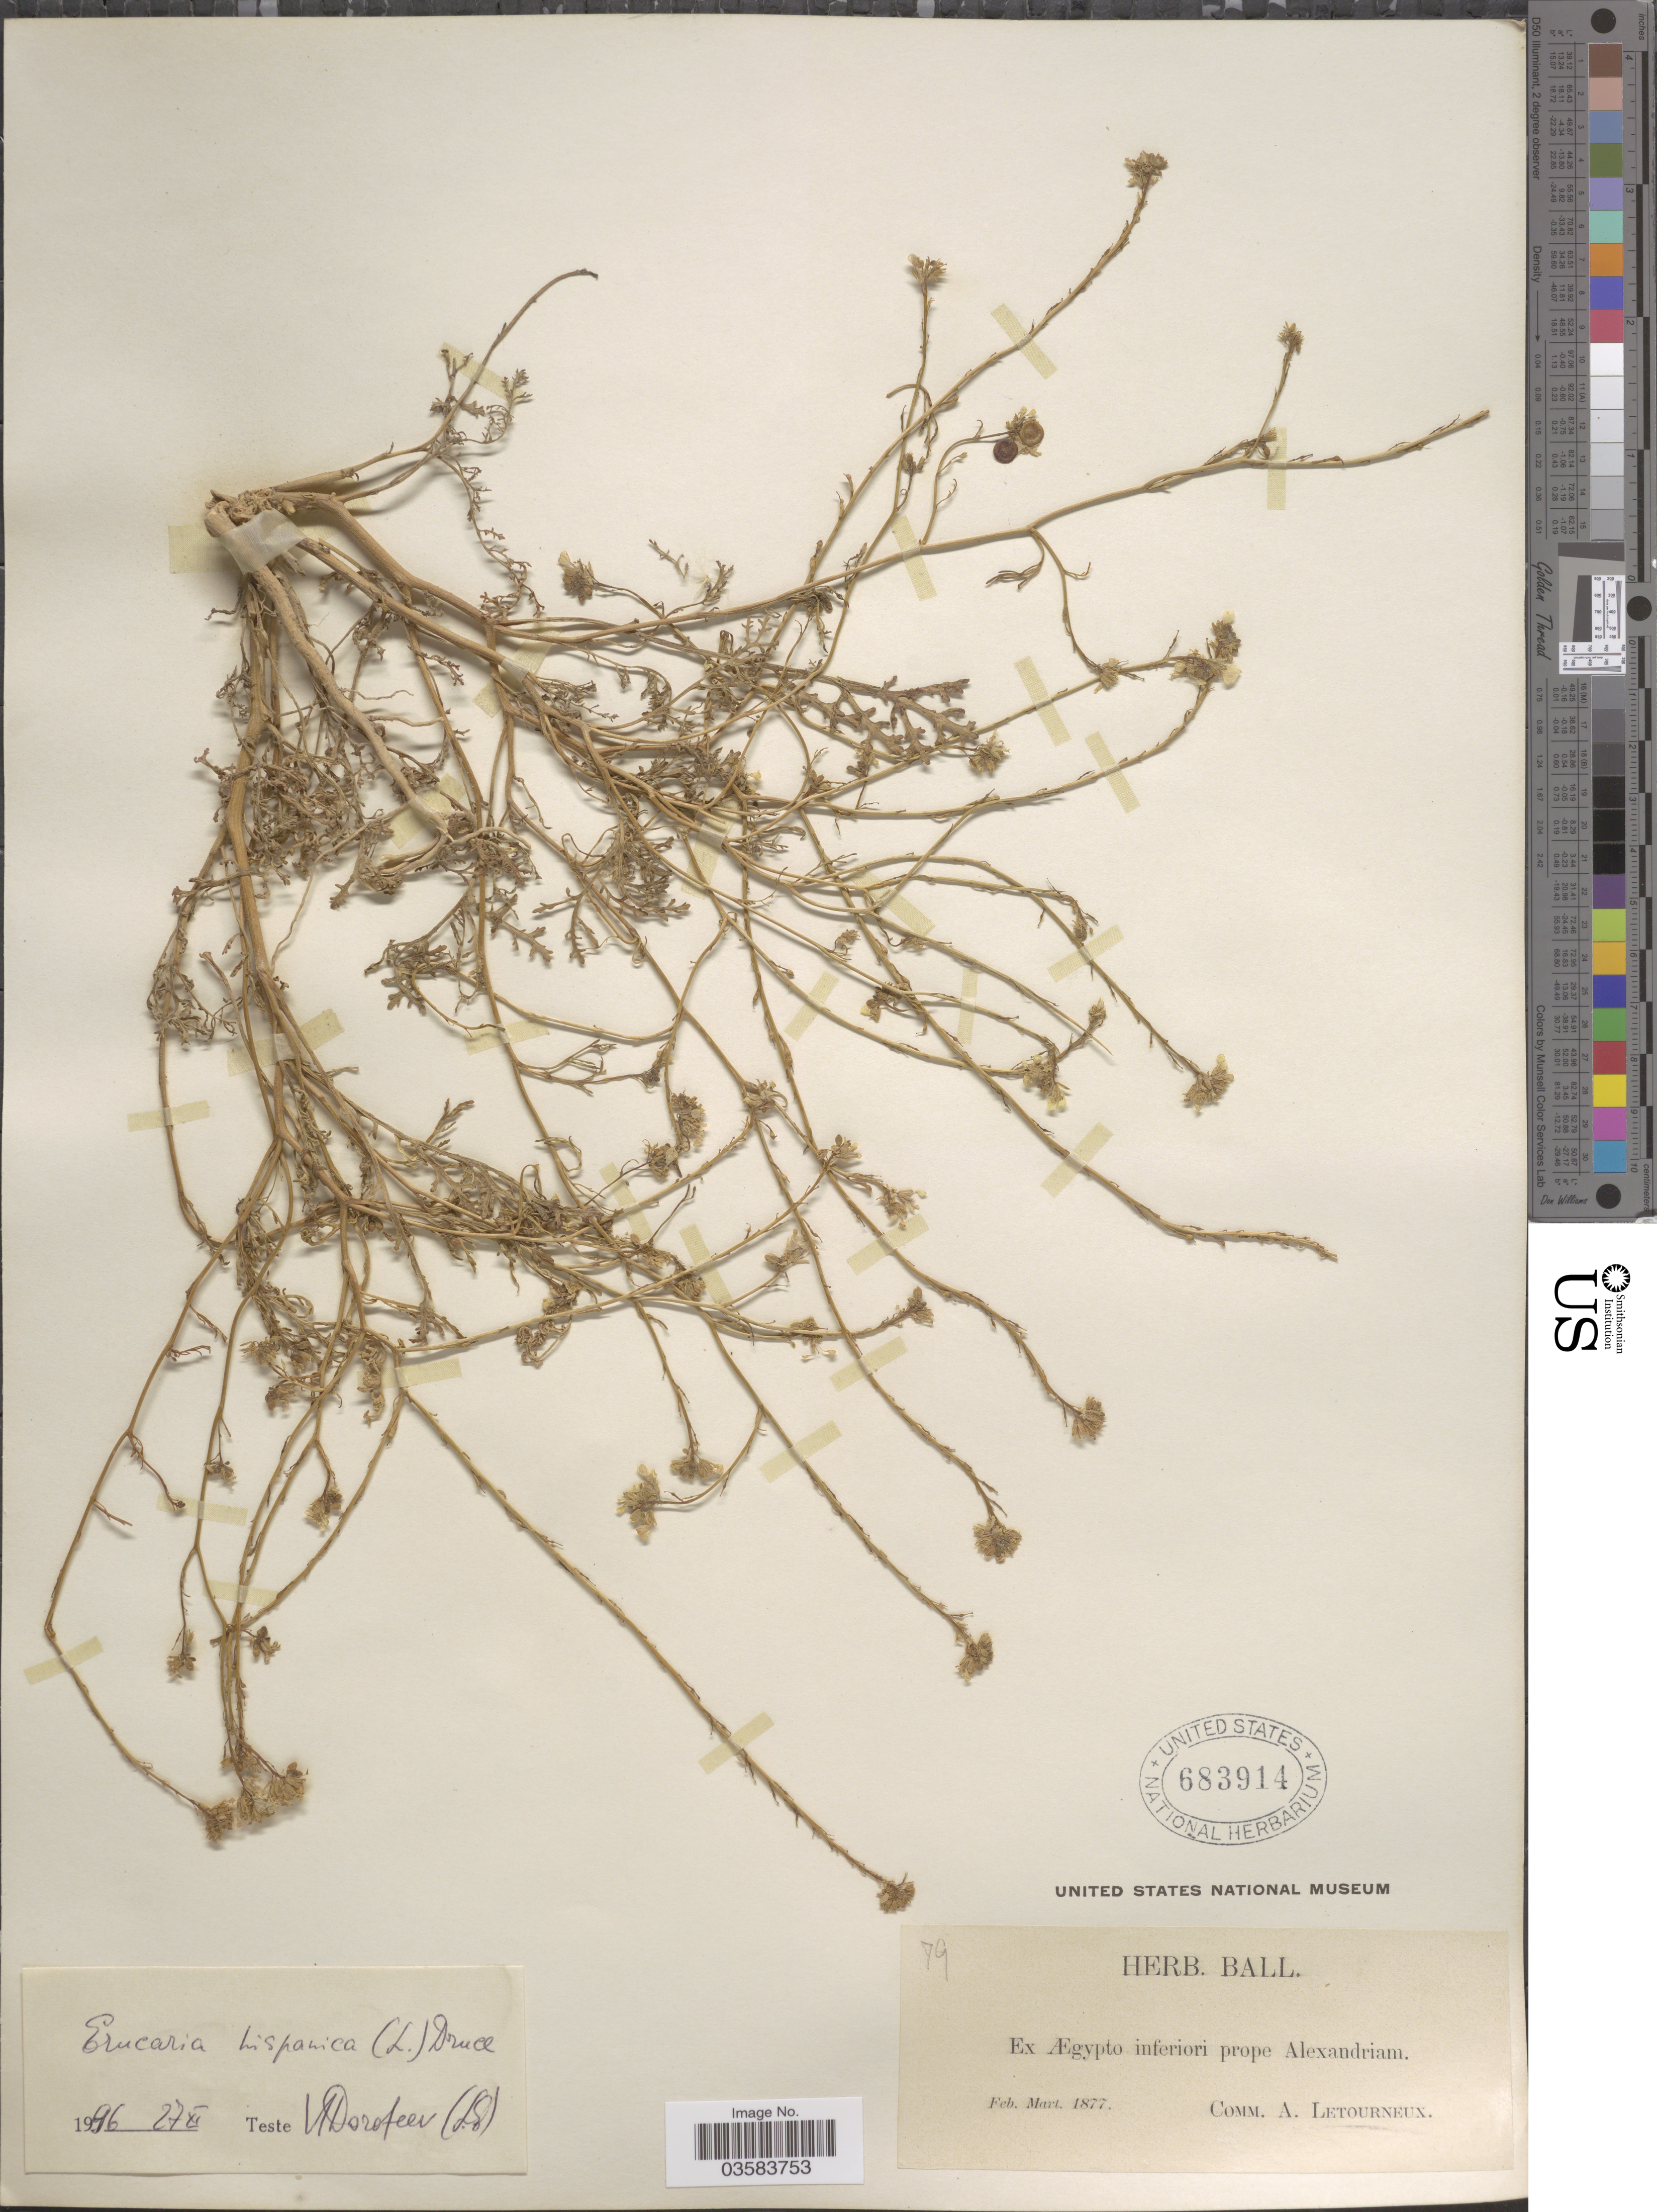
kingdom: Plantae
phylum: Tracheophyta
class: Magnoliopsida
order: Brassicales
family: Brassicaceae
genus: Erucaria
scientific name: Erucaria hispanica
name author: Druce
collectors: ex herb. Ball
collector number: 79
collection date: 1877-02/1877-03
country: Egypt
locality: Ex Ægypto inferiori prope Alexandriam.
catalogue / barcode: US 683914